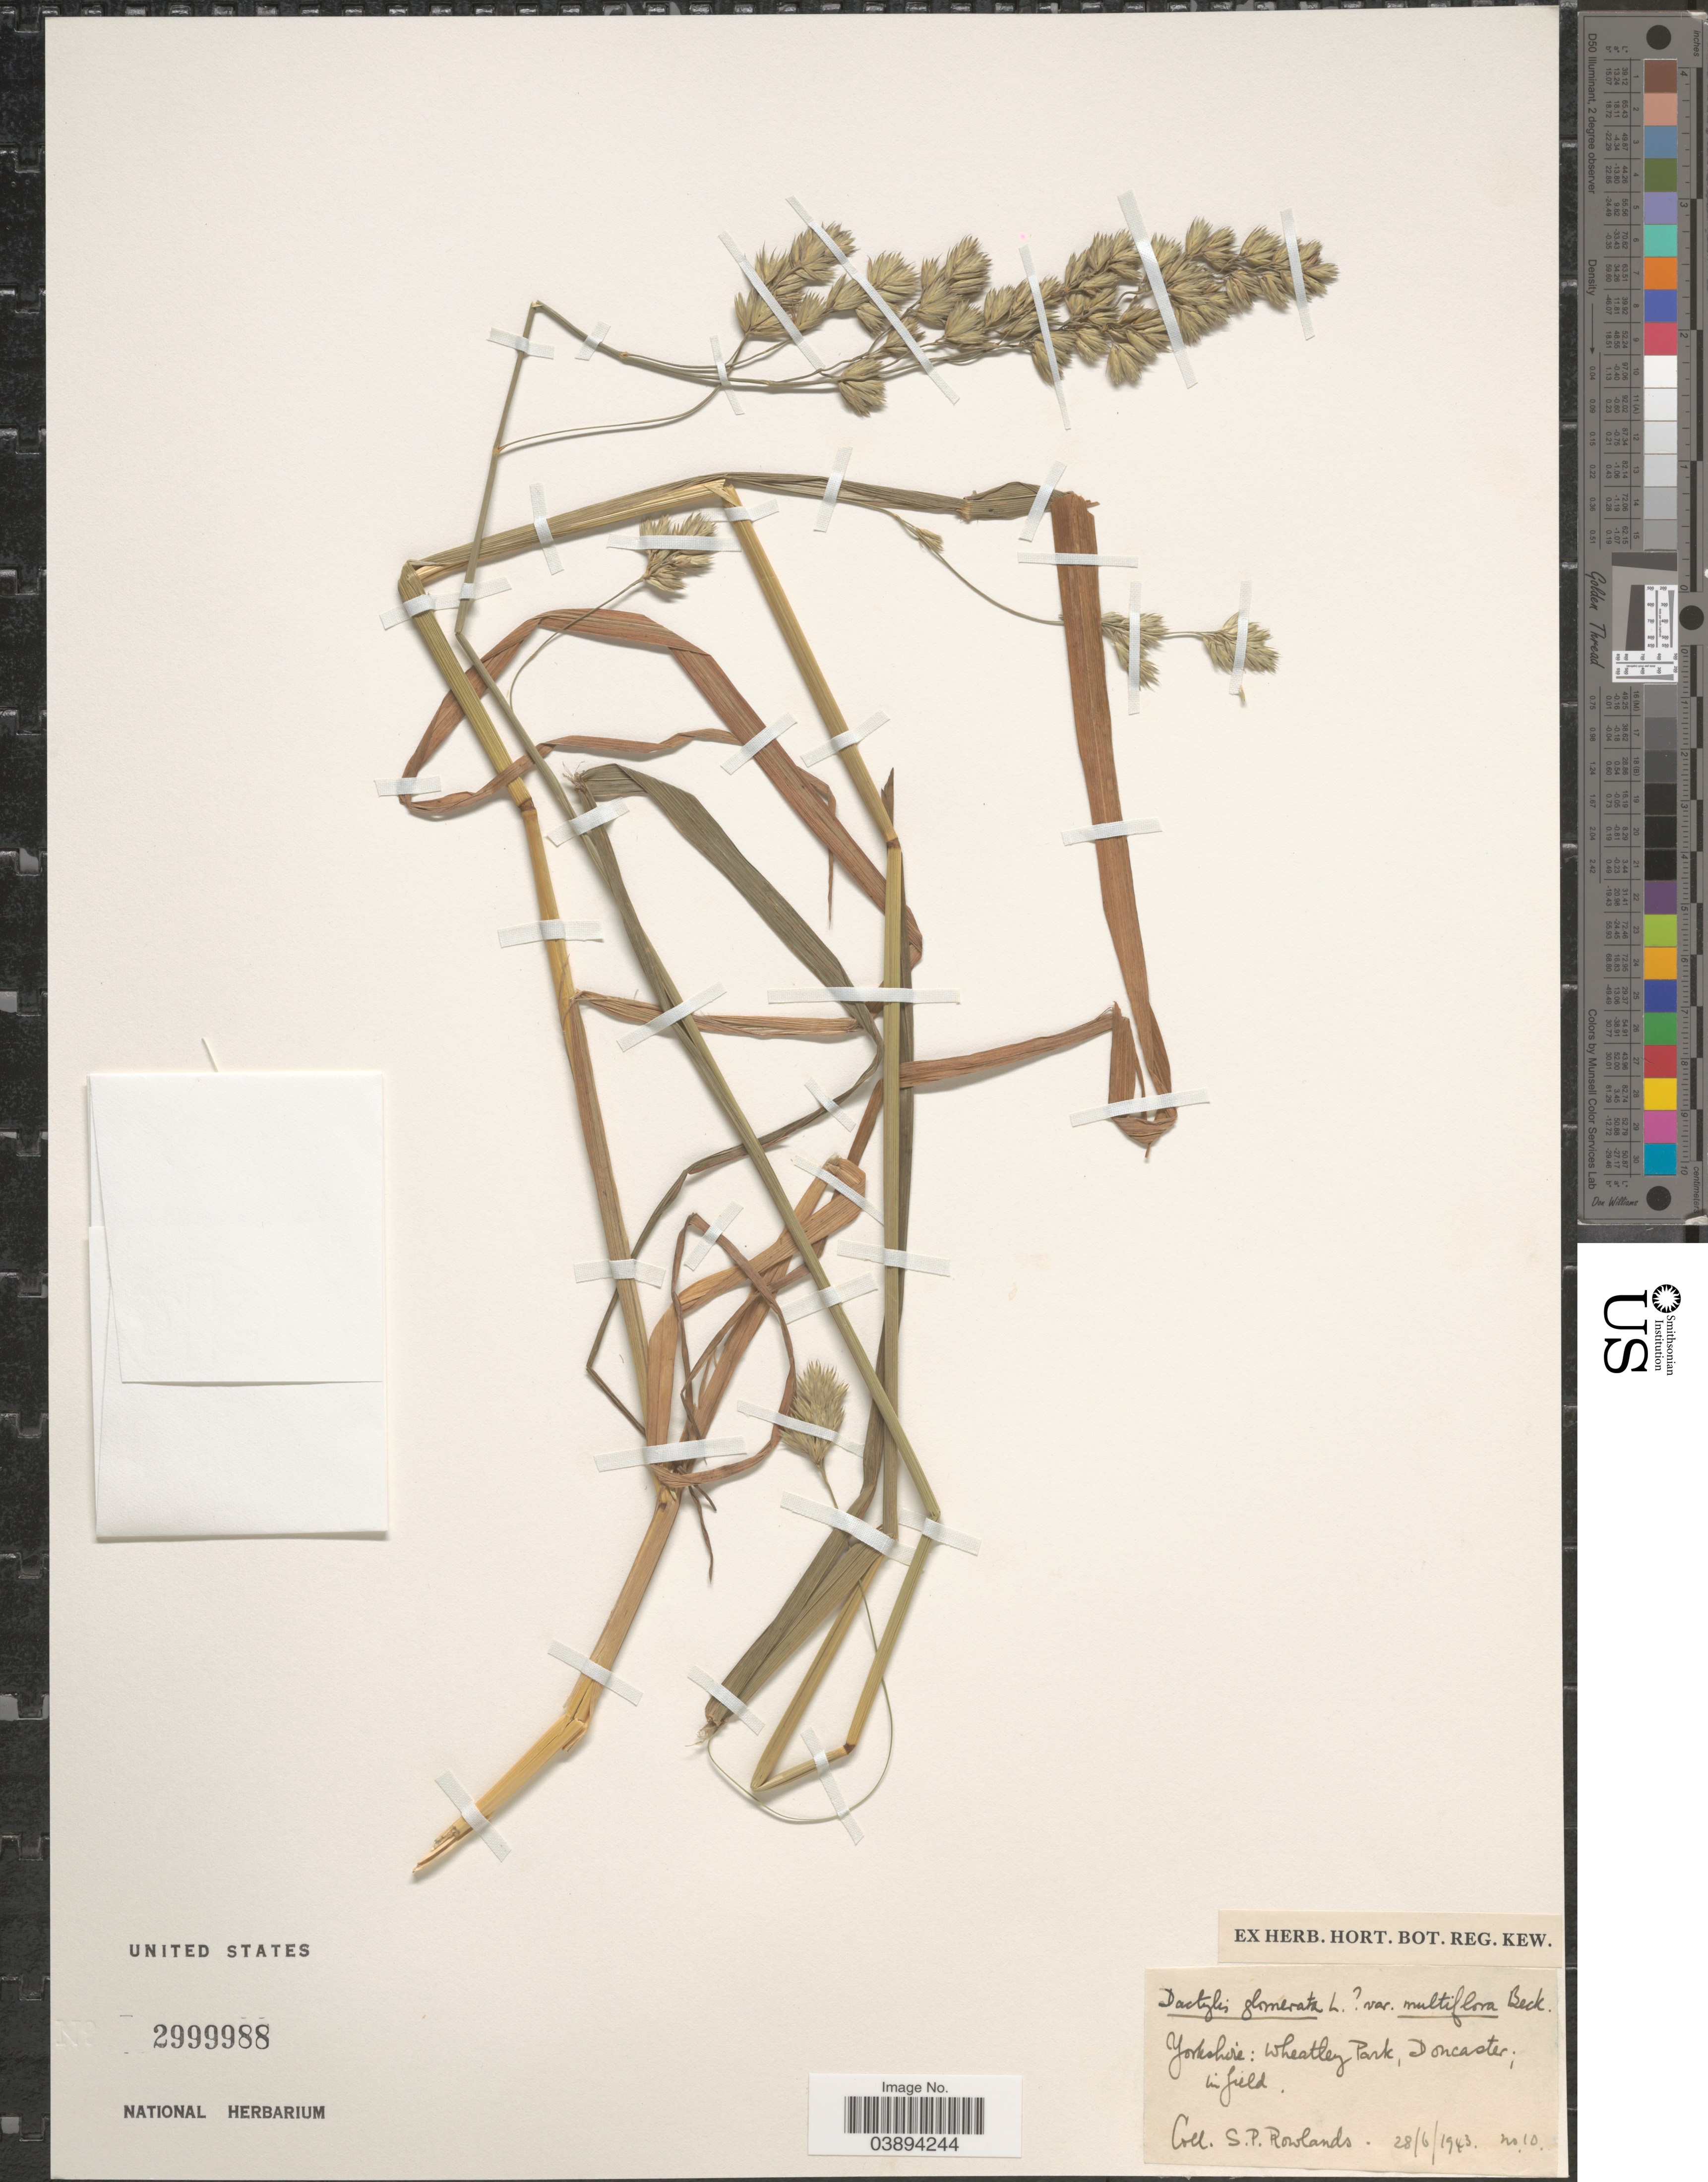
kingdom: Plantae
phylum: Tracheophyta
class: Liliopsida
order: Poales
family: Poaceae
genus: Dactylis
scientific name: Dactylis glomerata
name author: L.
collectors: S. Rowlands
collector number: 10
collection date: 1943-06-28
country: United Kingdom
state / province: England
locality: Yorkshire: Wheatley Park, Doncaster.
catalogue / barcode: US 2999988